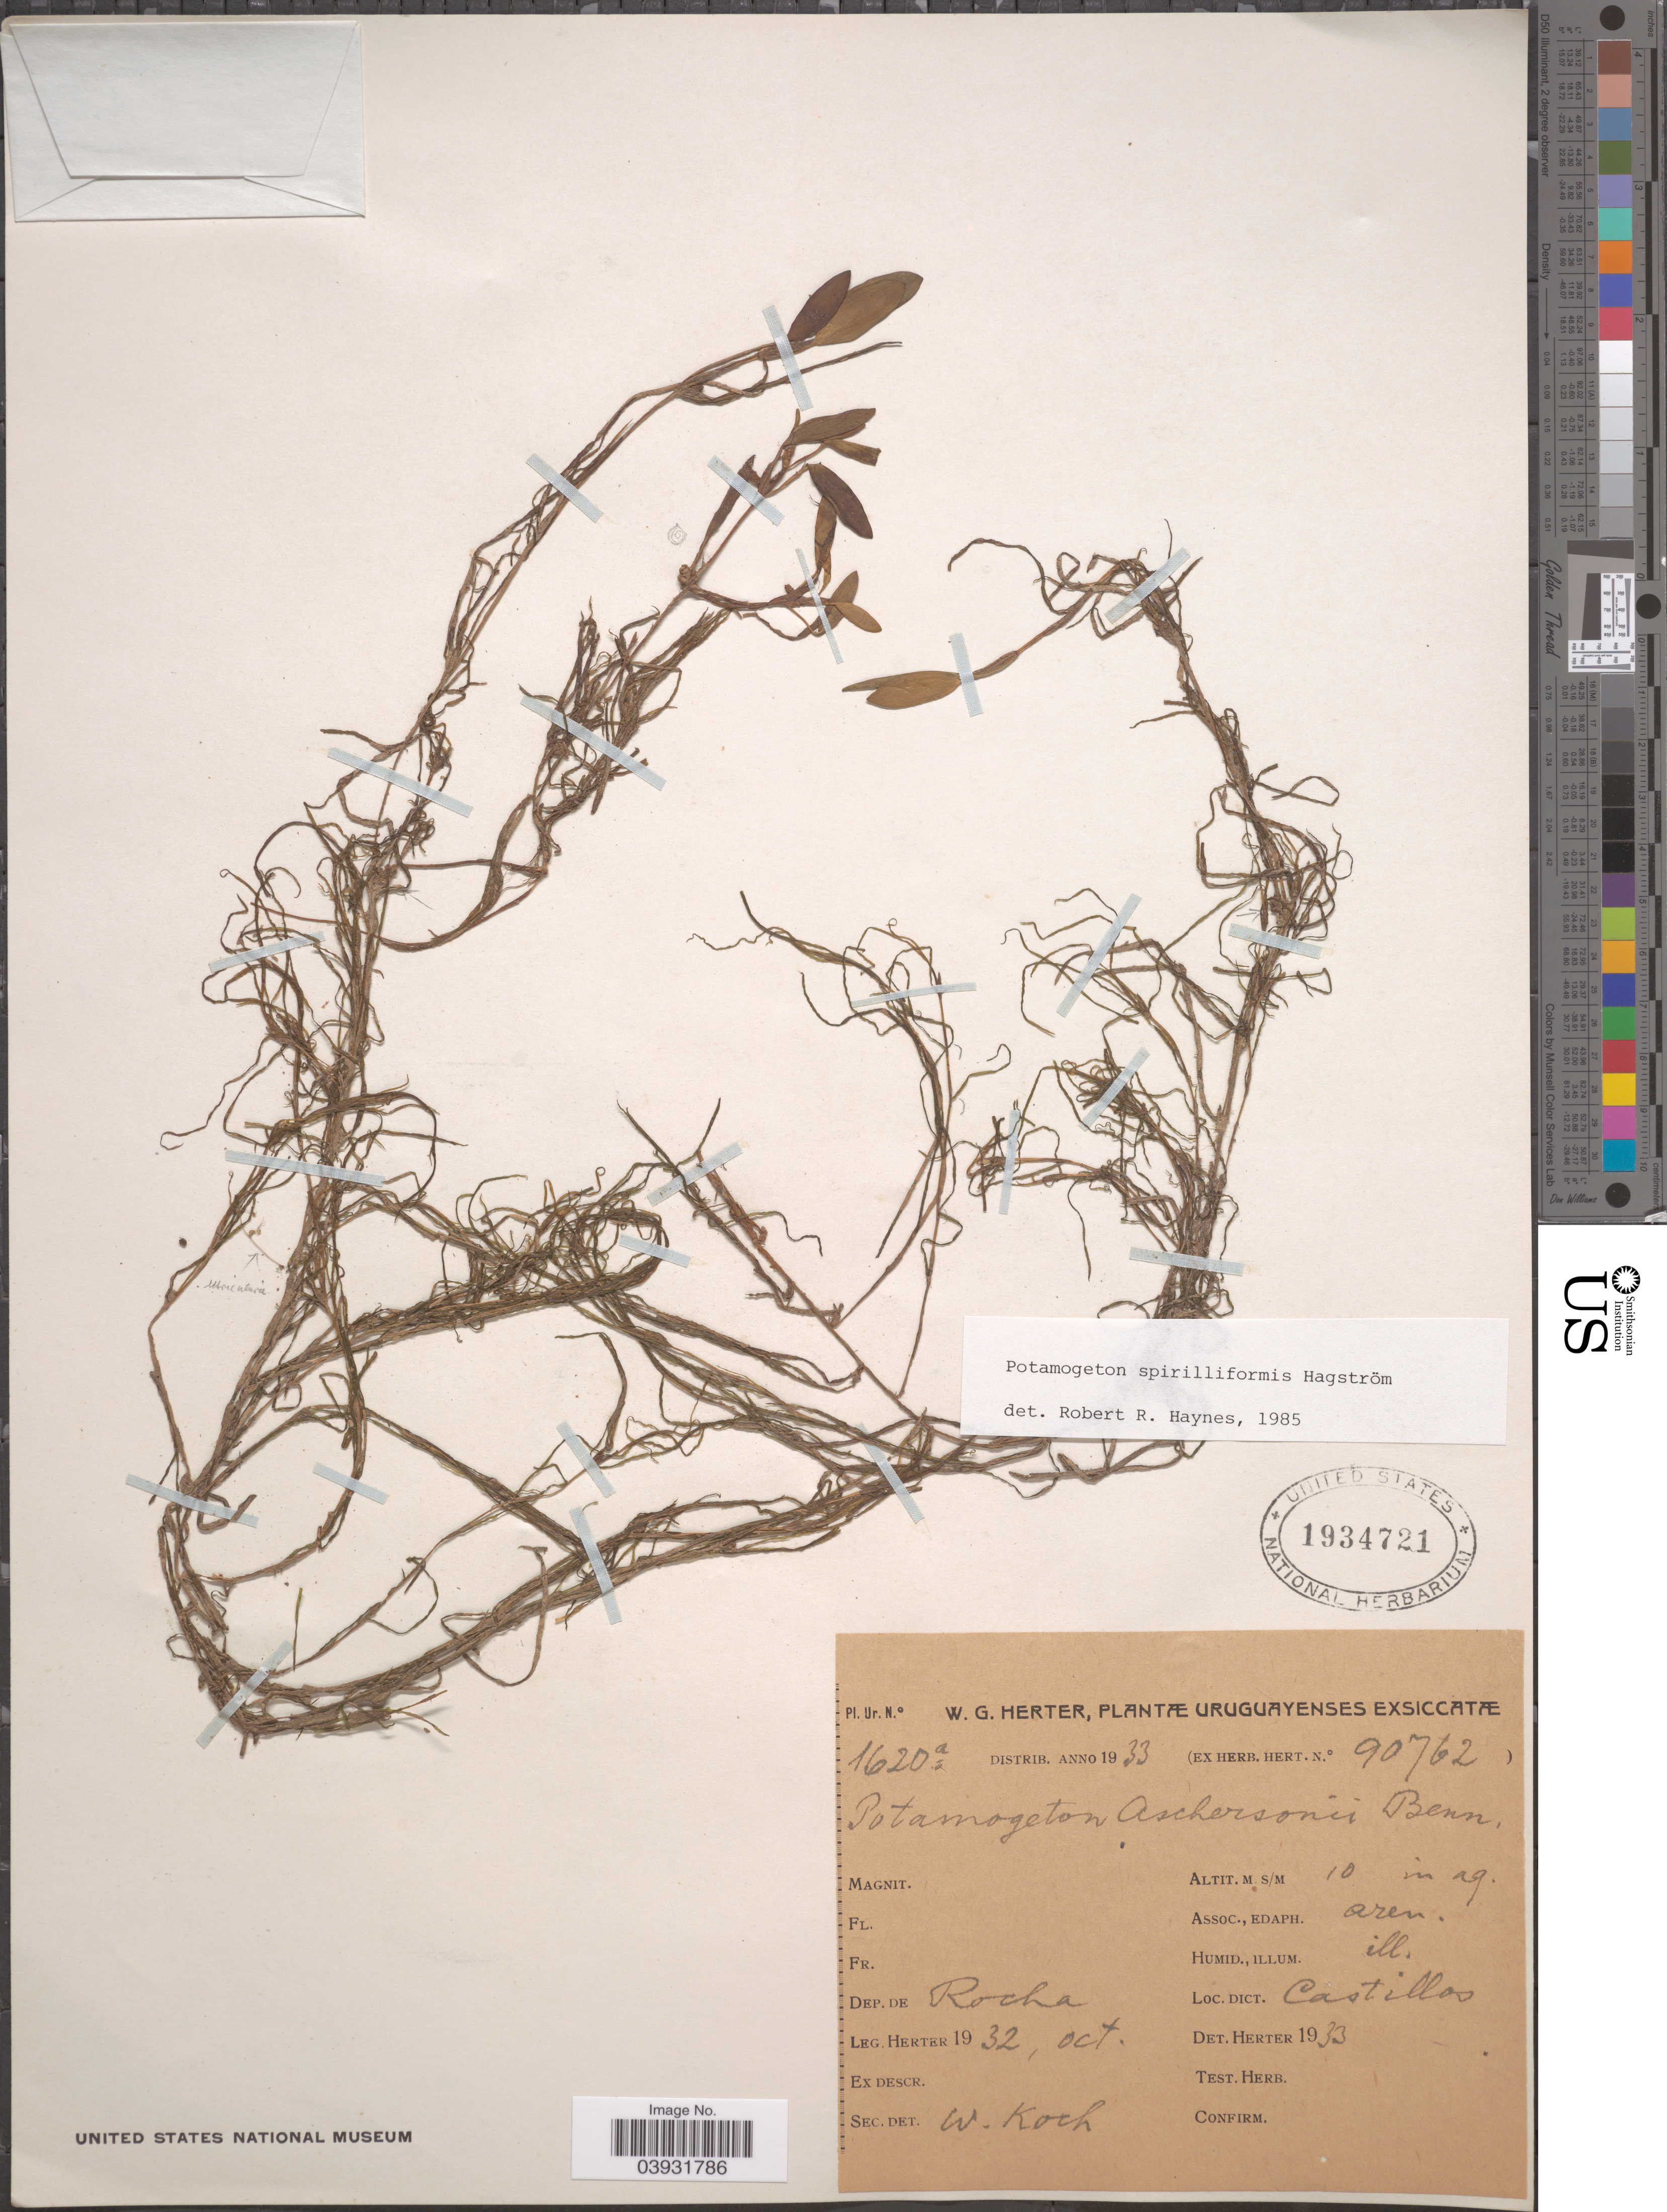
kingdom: Plantae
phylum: Tracheophyta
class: Liliopsida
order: Alismatales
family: Potamogetonaceae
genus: Potamogeton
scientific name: Potamogeton spirilliformis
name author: Hagstr.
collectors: W. G. Herter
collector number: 1620a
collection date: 1932-10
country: Uruguay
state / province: Rocha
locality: Dep. de Rocha. Castillos.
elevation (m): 10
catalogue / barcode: US 1934721